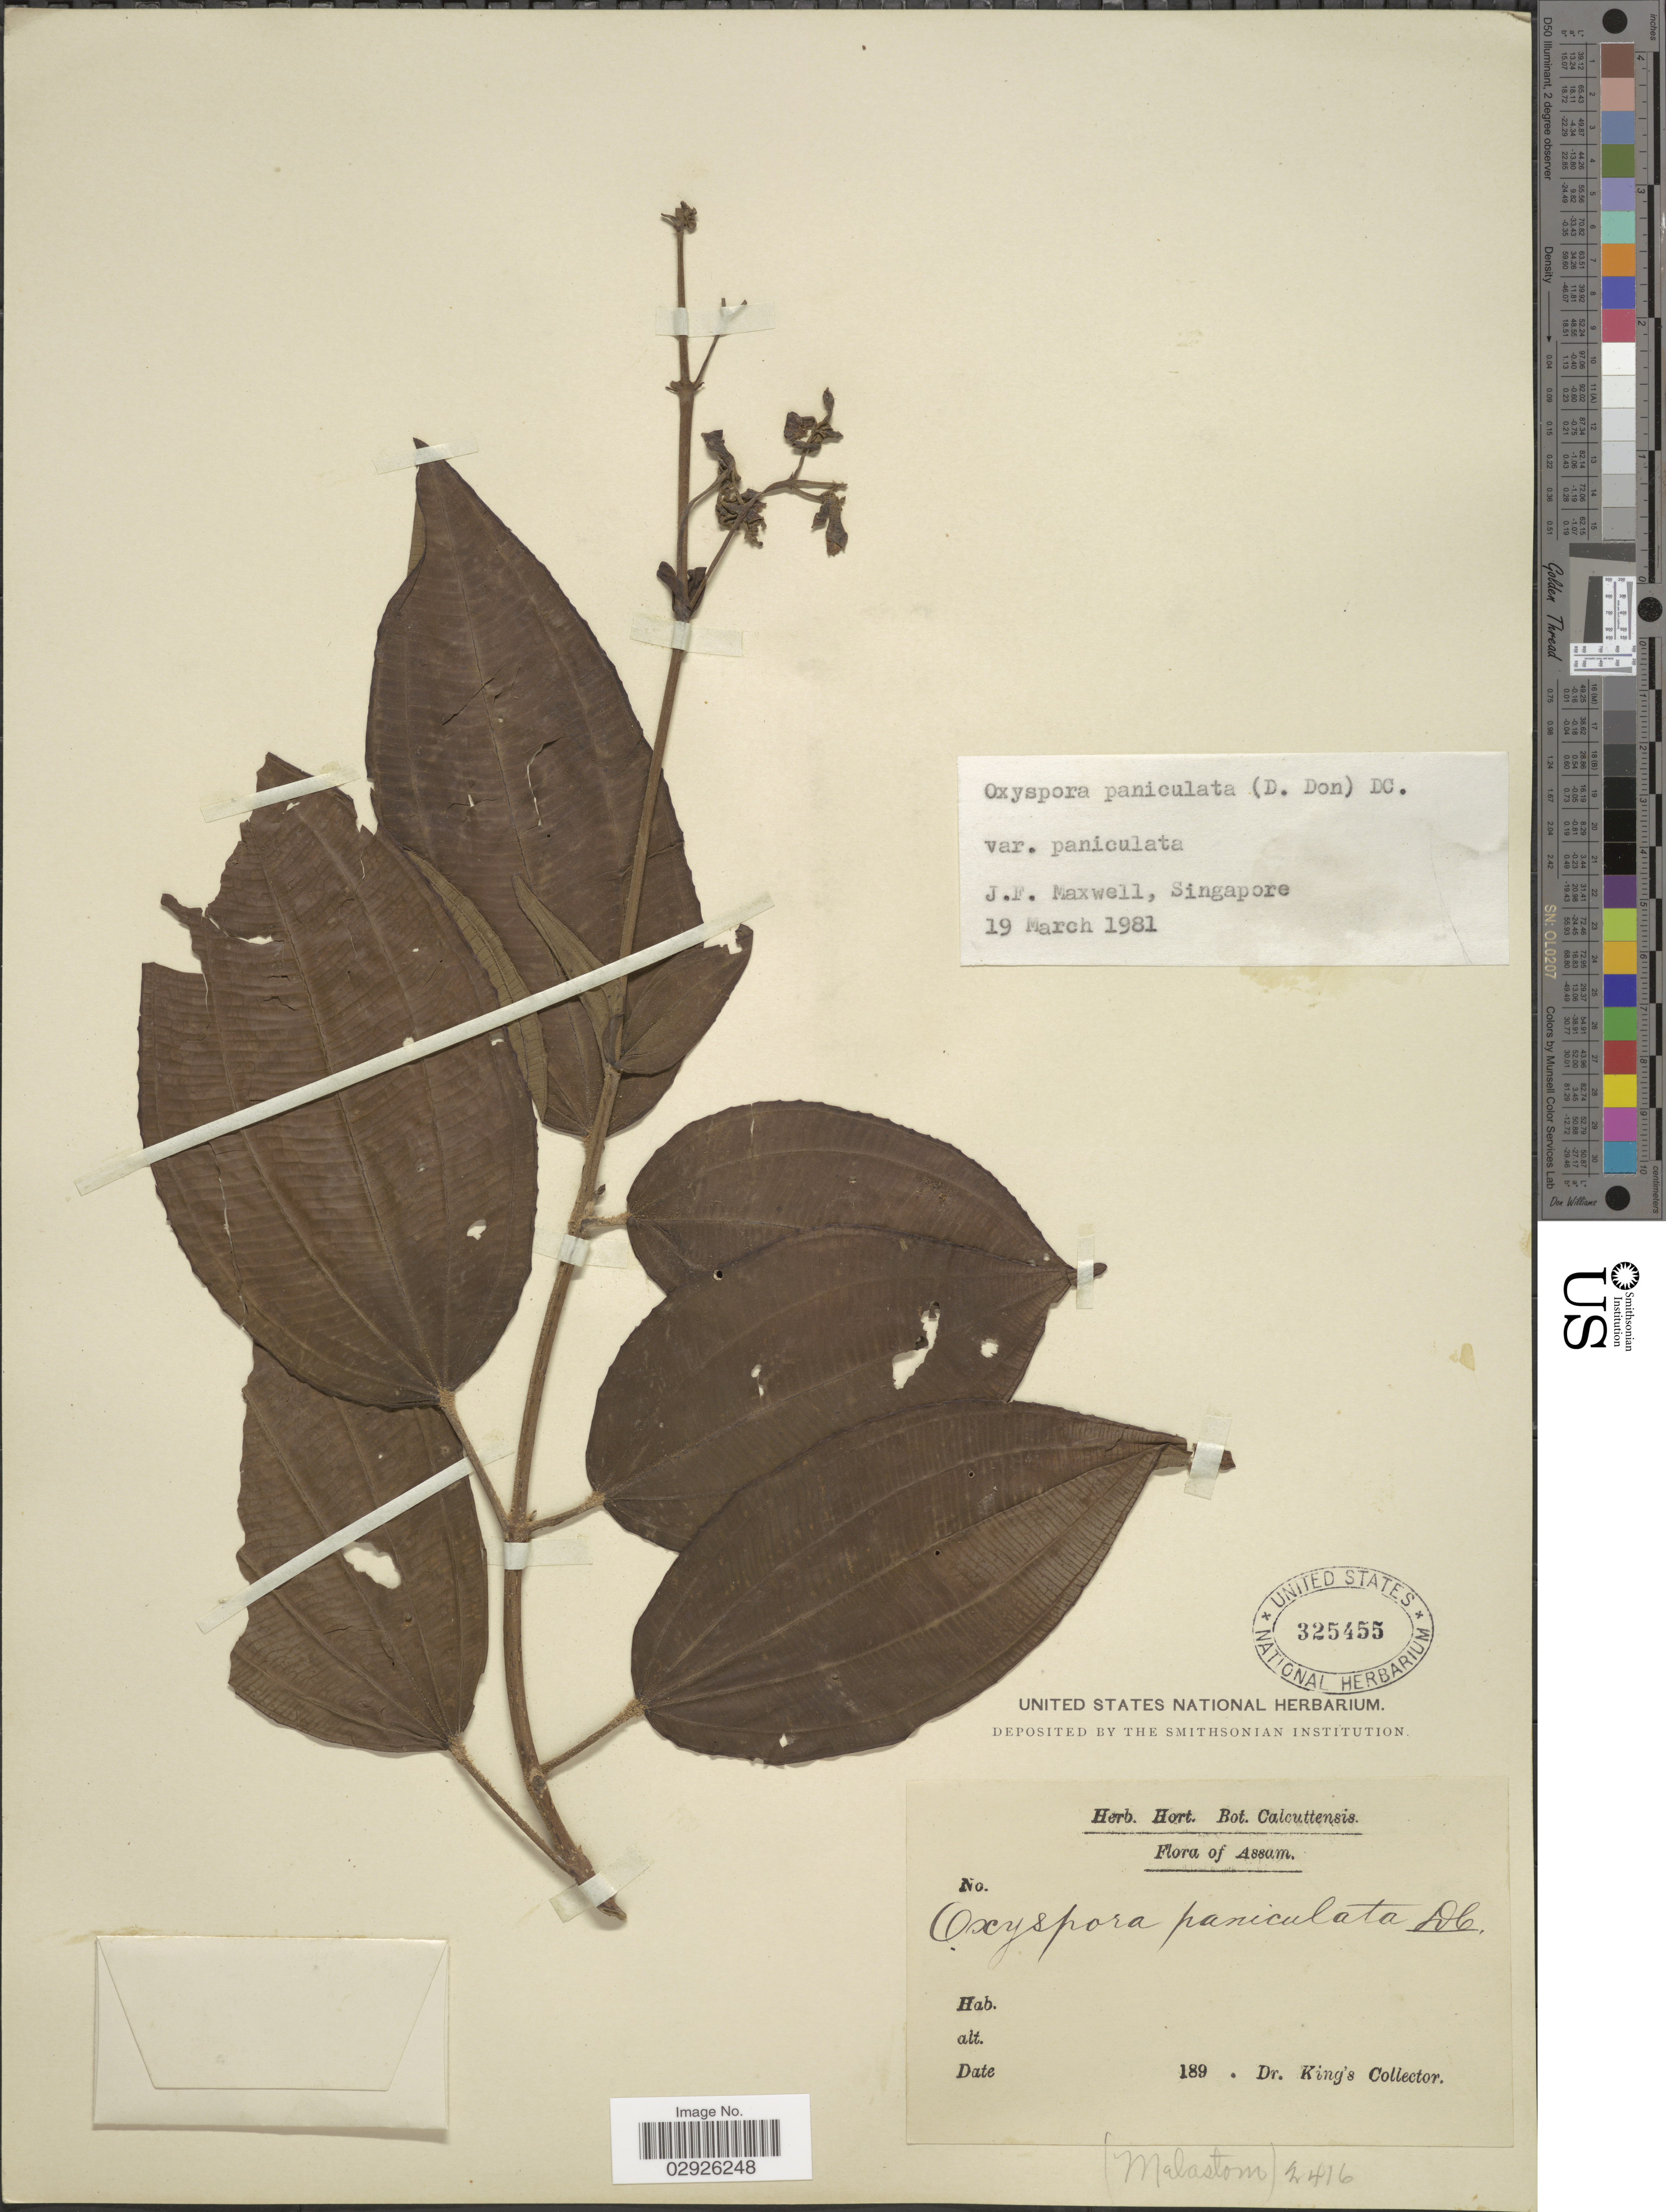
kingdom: Plantae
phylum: Tracheophyta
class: Magnoliopsida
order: Myrtales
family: Melastomataceae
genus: Oxyspora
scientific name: Oxyspora paniculata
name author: (D. Don) DC.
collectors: Dr. King's collector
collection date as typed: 189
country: India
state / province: Assam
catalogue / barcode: US 325455